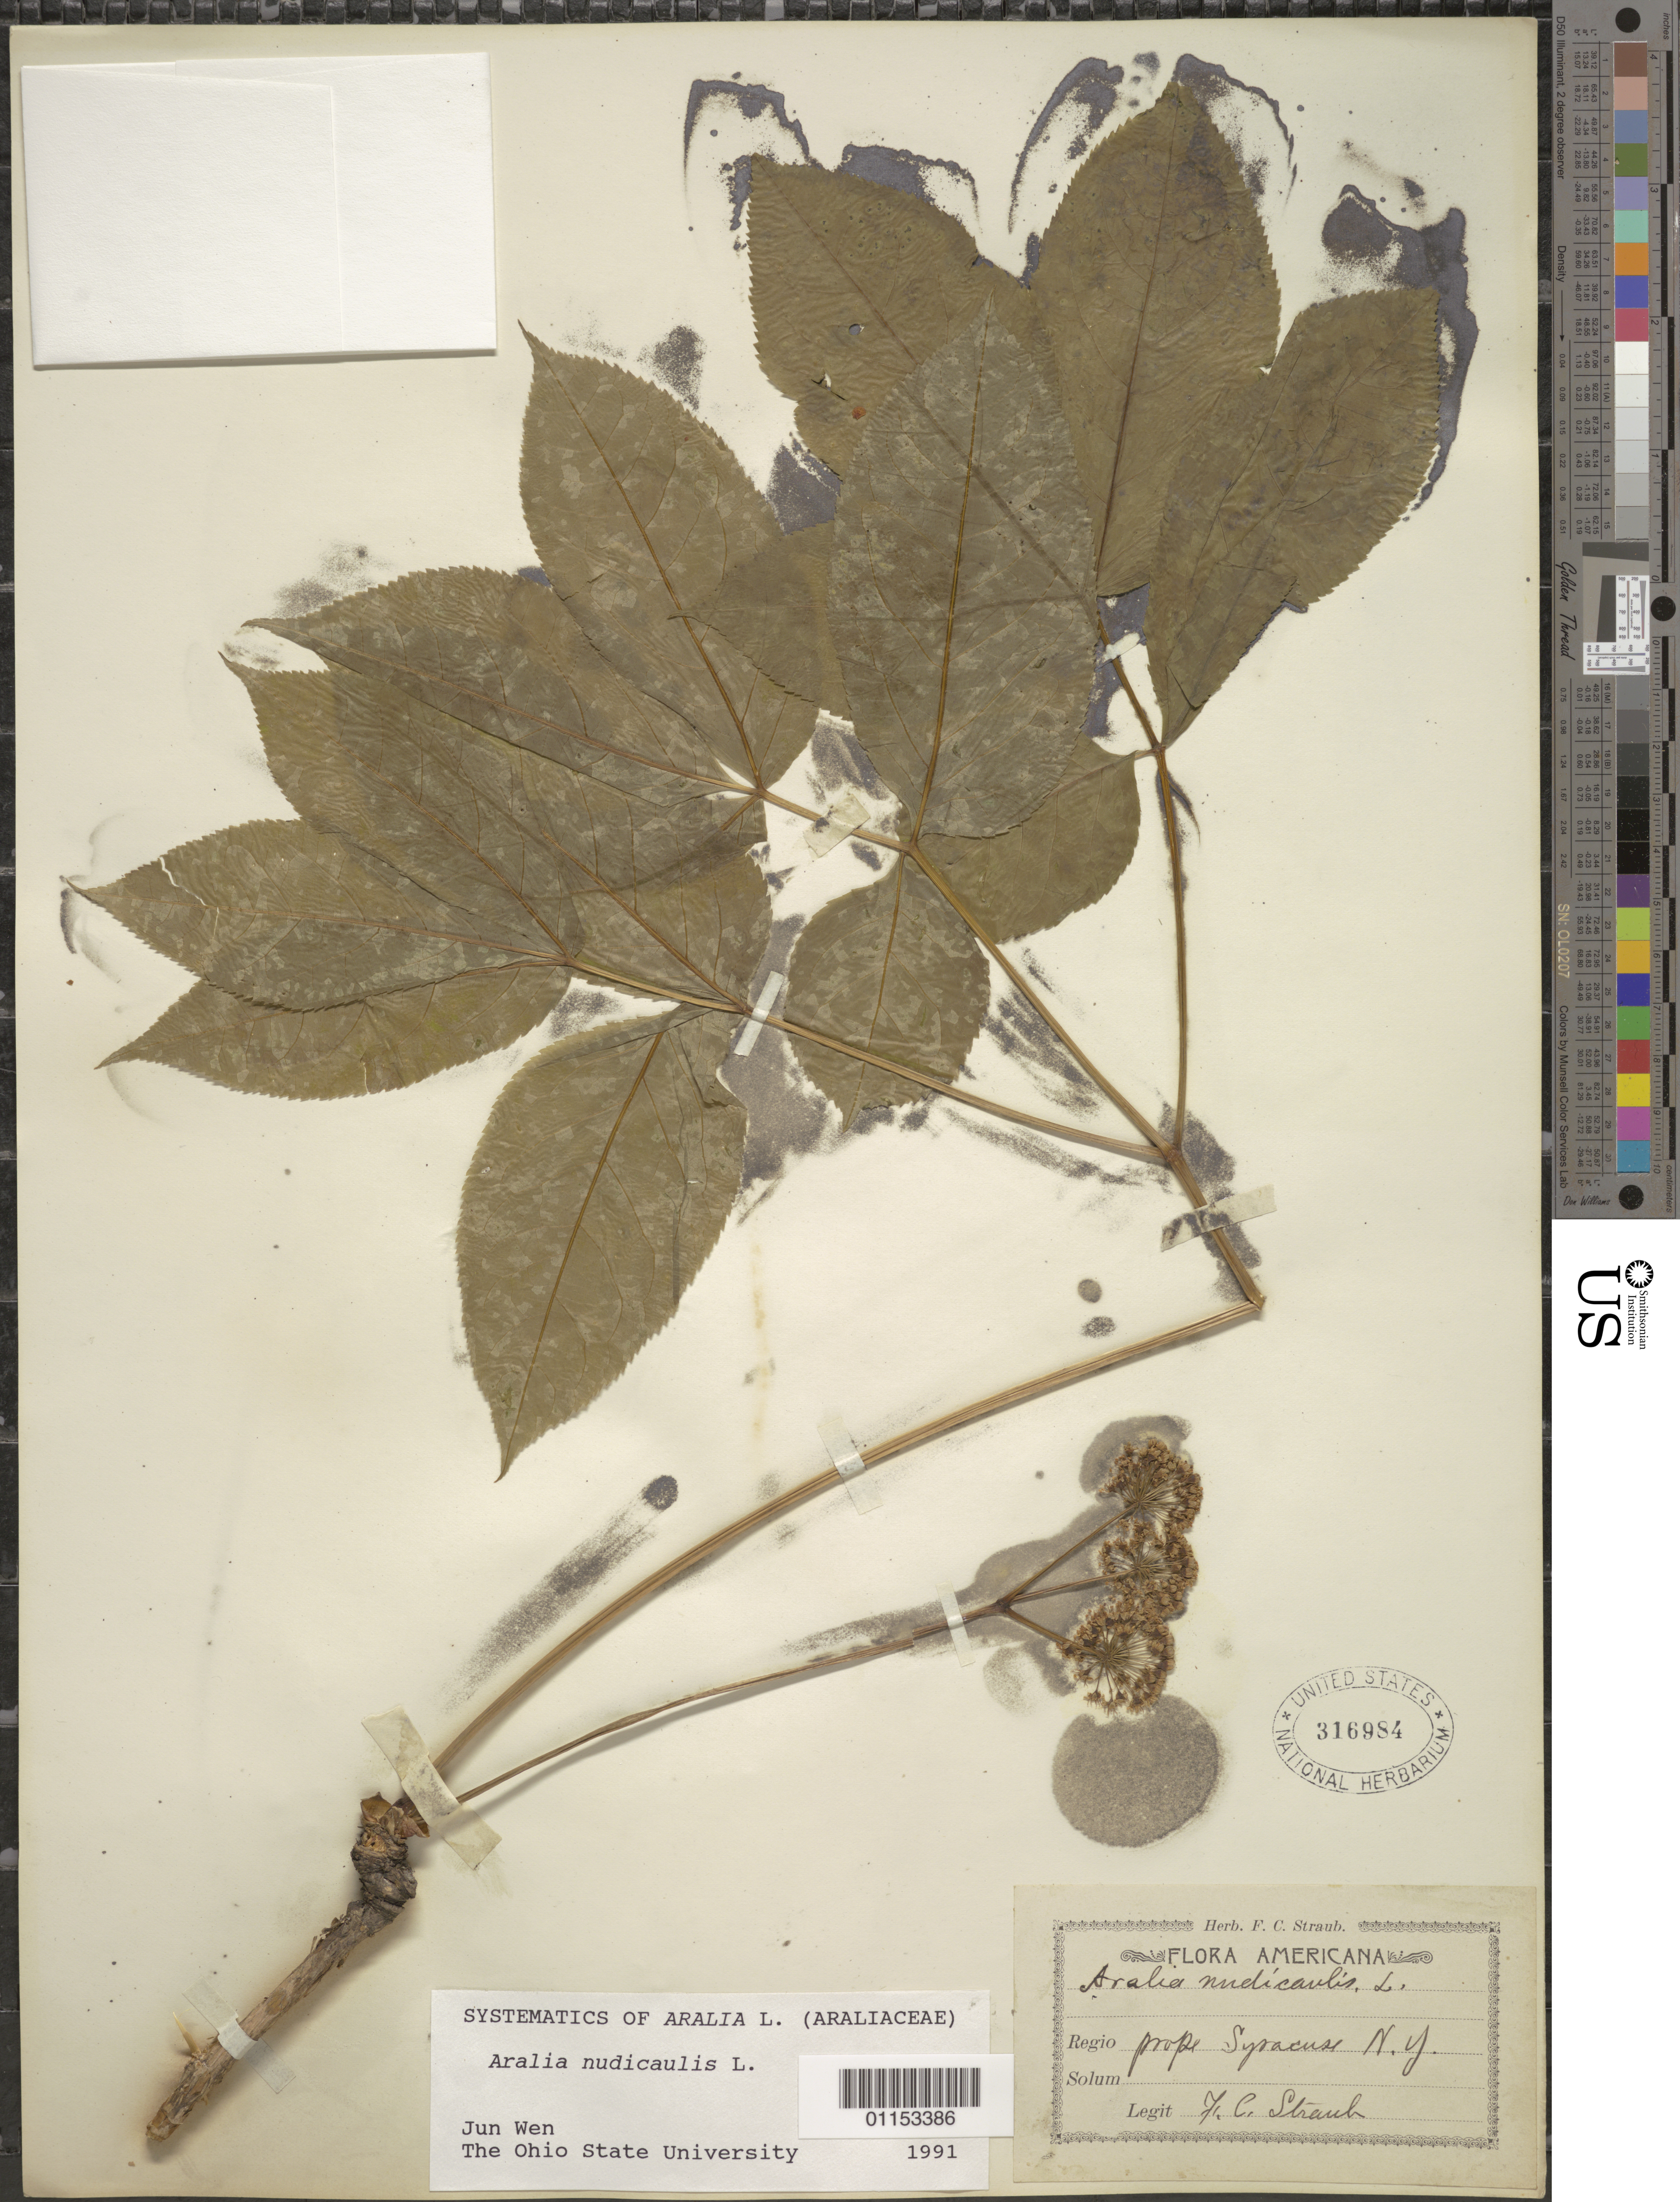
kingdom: Plantae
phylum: Tracheophyta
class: Magnoliopsida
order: Apiales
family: Araliaceae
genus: Aralia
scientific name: Aralia nudicaulis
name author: L.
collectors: F. Straub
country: United States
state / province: New York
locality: Prop. Syracuse.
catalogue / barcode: US 316984